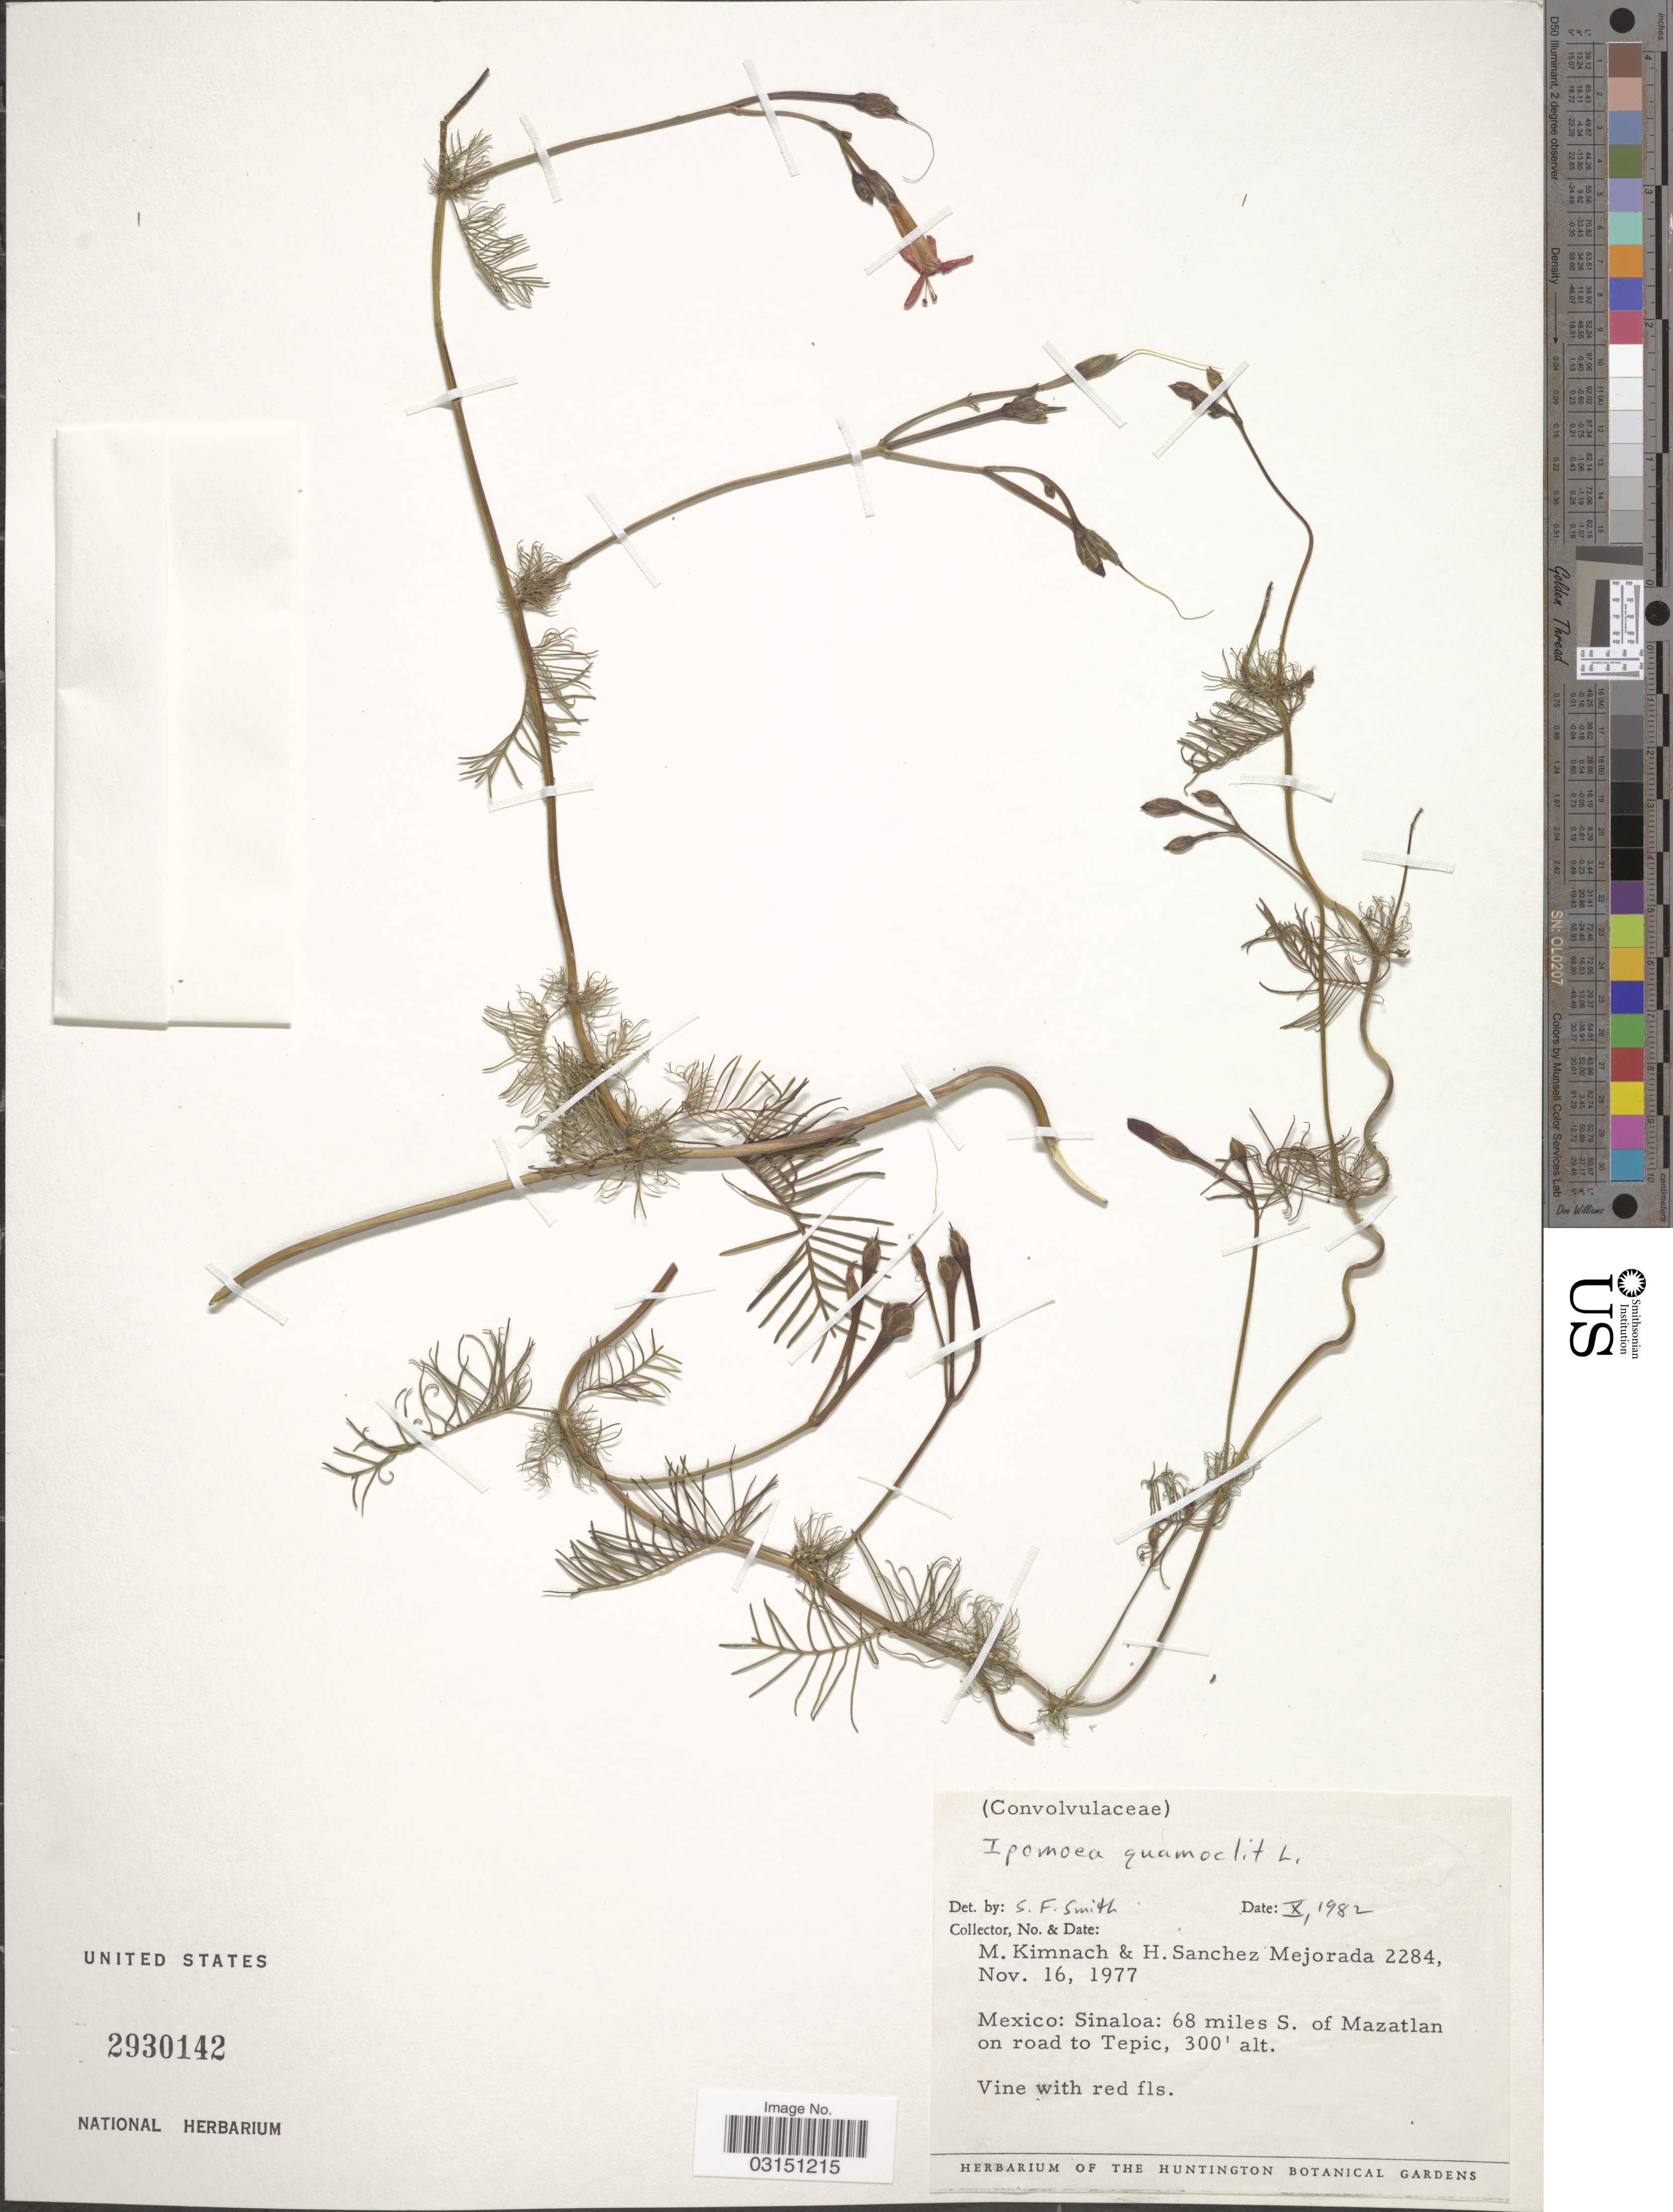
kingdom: Plantae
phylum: Tracheophyta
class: Magnoliopsida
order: Solanales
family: Convolvulaceae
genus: Ipomoea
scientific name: Ipomoea quamoclit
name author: L.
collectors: M. W. Kimnach & H. Sánchez-Mejorada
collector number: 2284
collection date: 1977-11-16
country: Mexico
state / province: Sinaloa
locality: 68 miles S. of Mazatlan on road to Tepic.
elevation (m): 91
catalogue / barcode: US 2930142